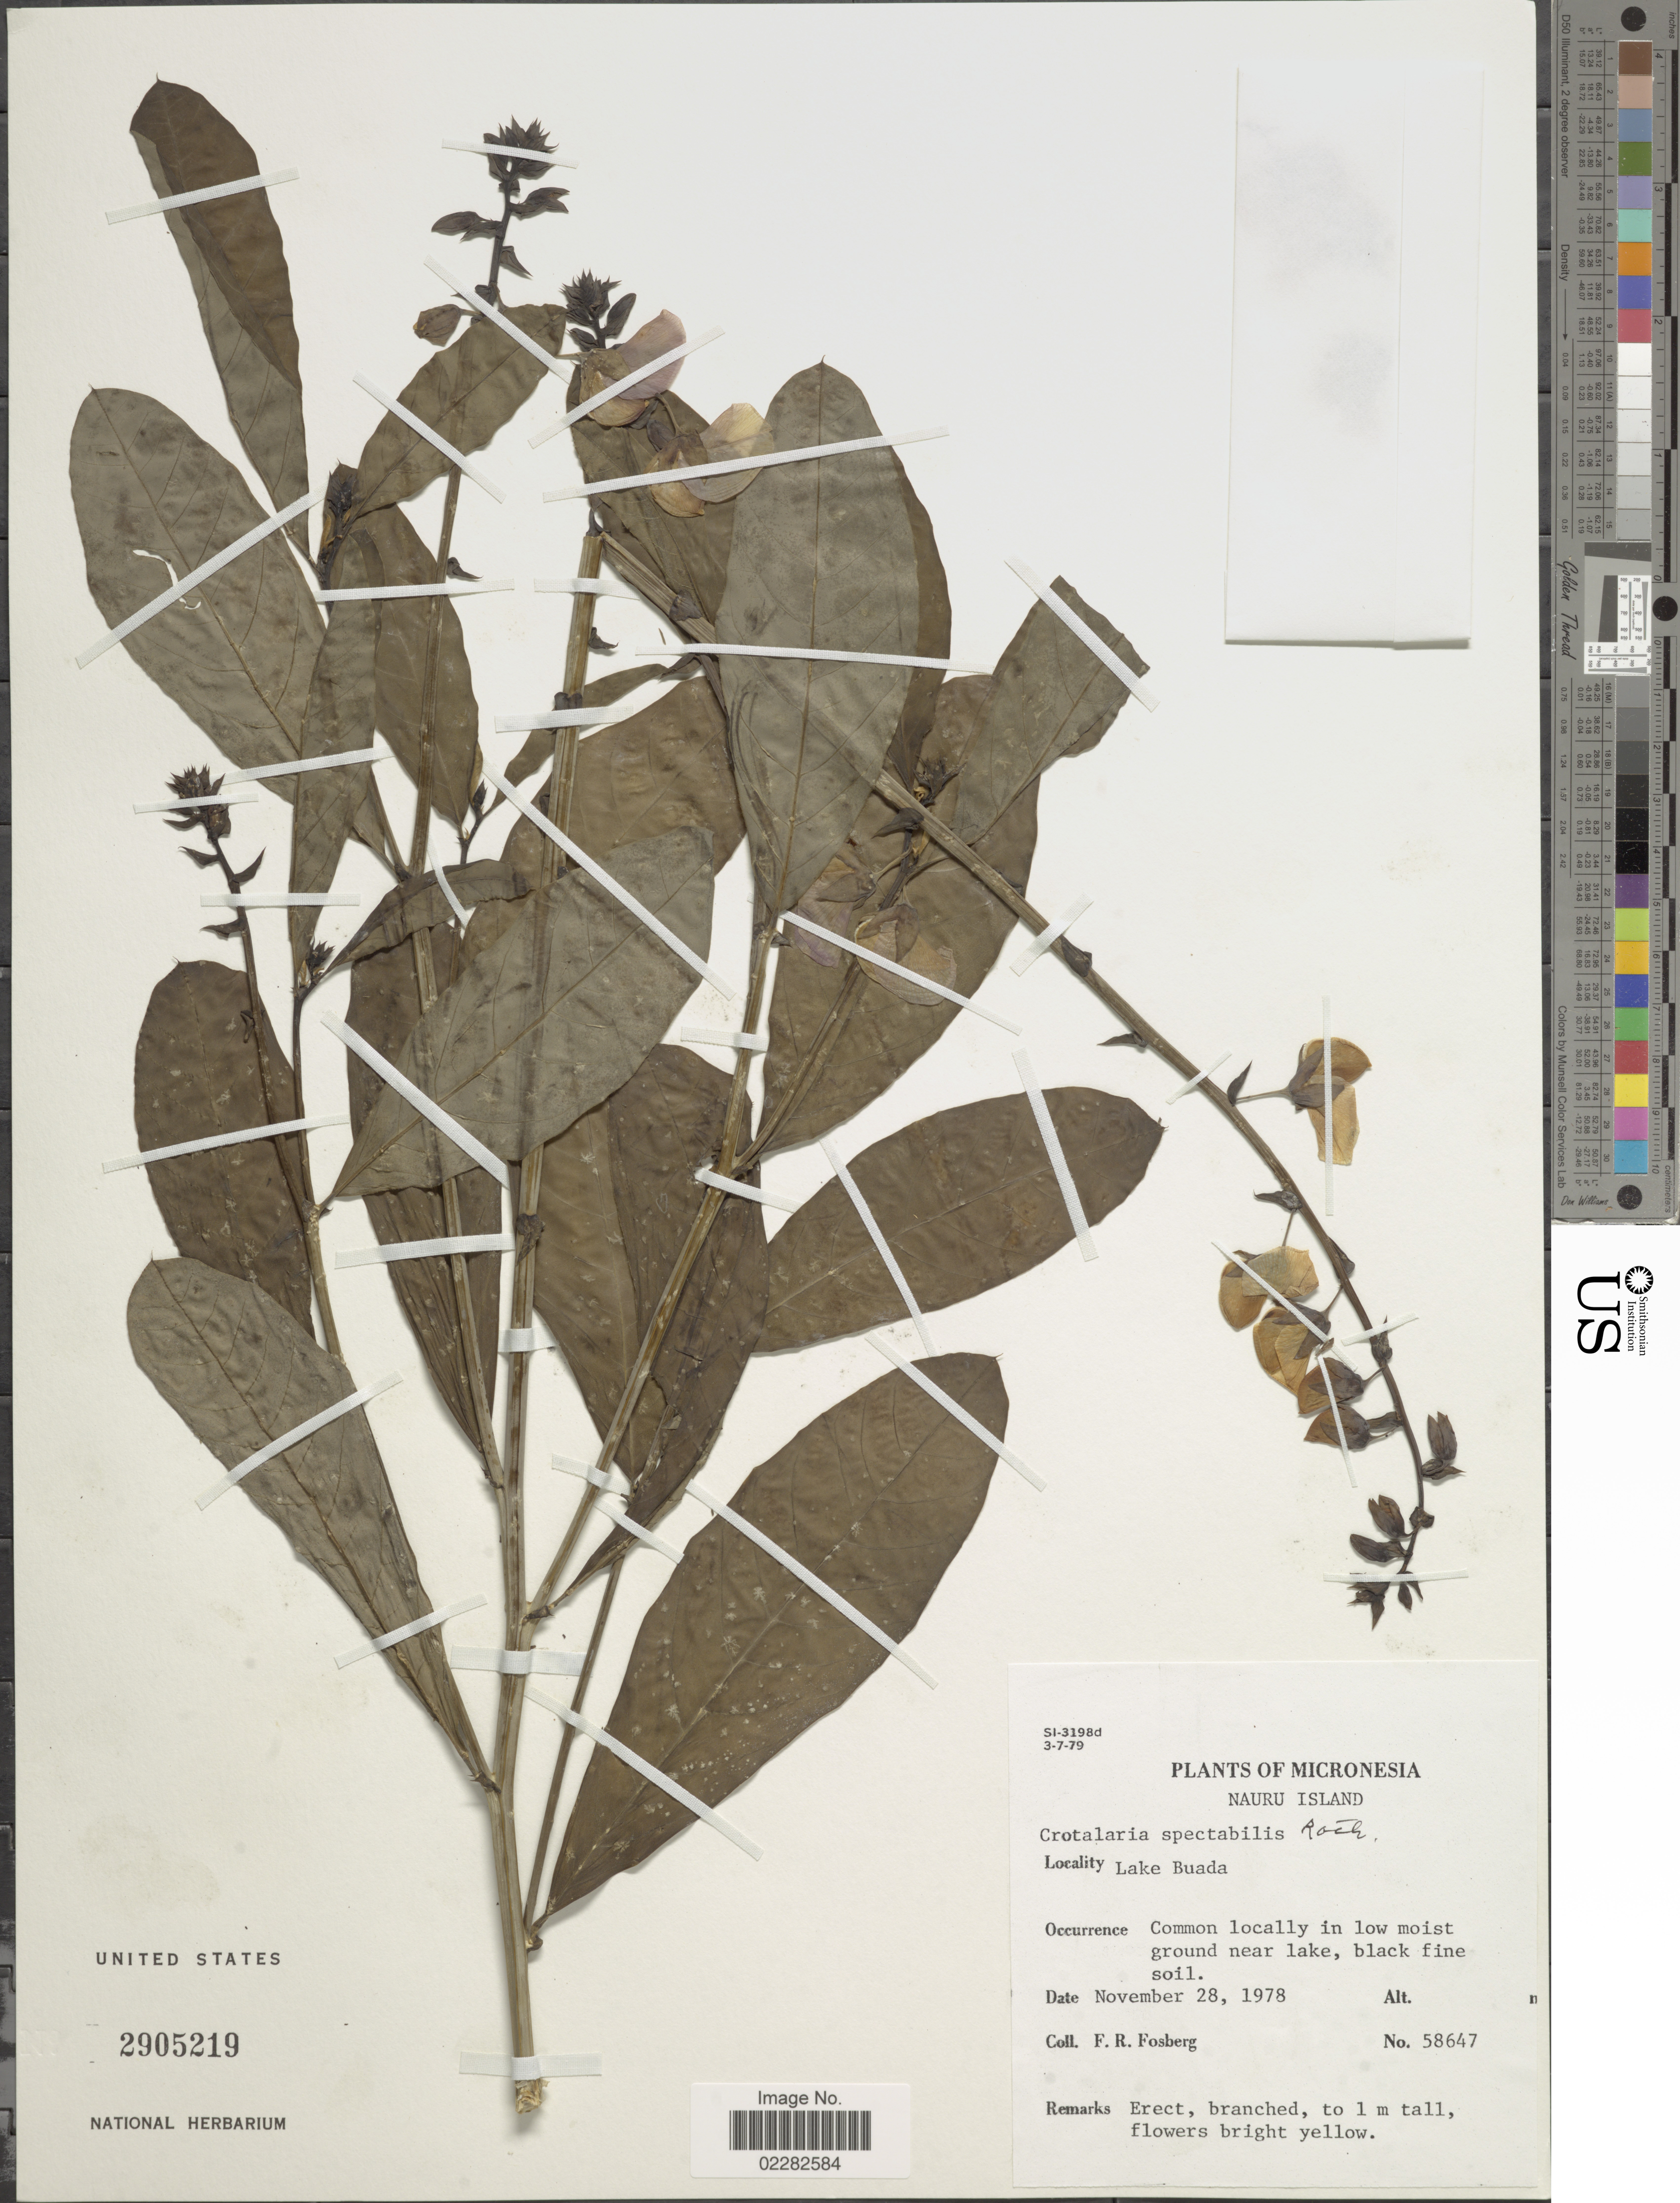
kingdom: Plantae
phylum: Tracheophyta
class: Magnoliopsida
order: Fabales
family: Fabaceae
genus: Crotalaria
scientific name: Crotalaria spectabilis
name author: Roth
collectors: F. R. Fosberg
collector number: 58647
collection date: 1978-11-28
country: Micronesia, Federated States of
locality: Nauru Island, Lake Buada, common locally in low moist ground near lake.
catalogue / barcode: US 2905219